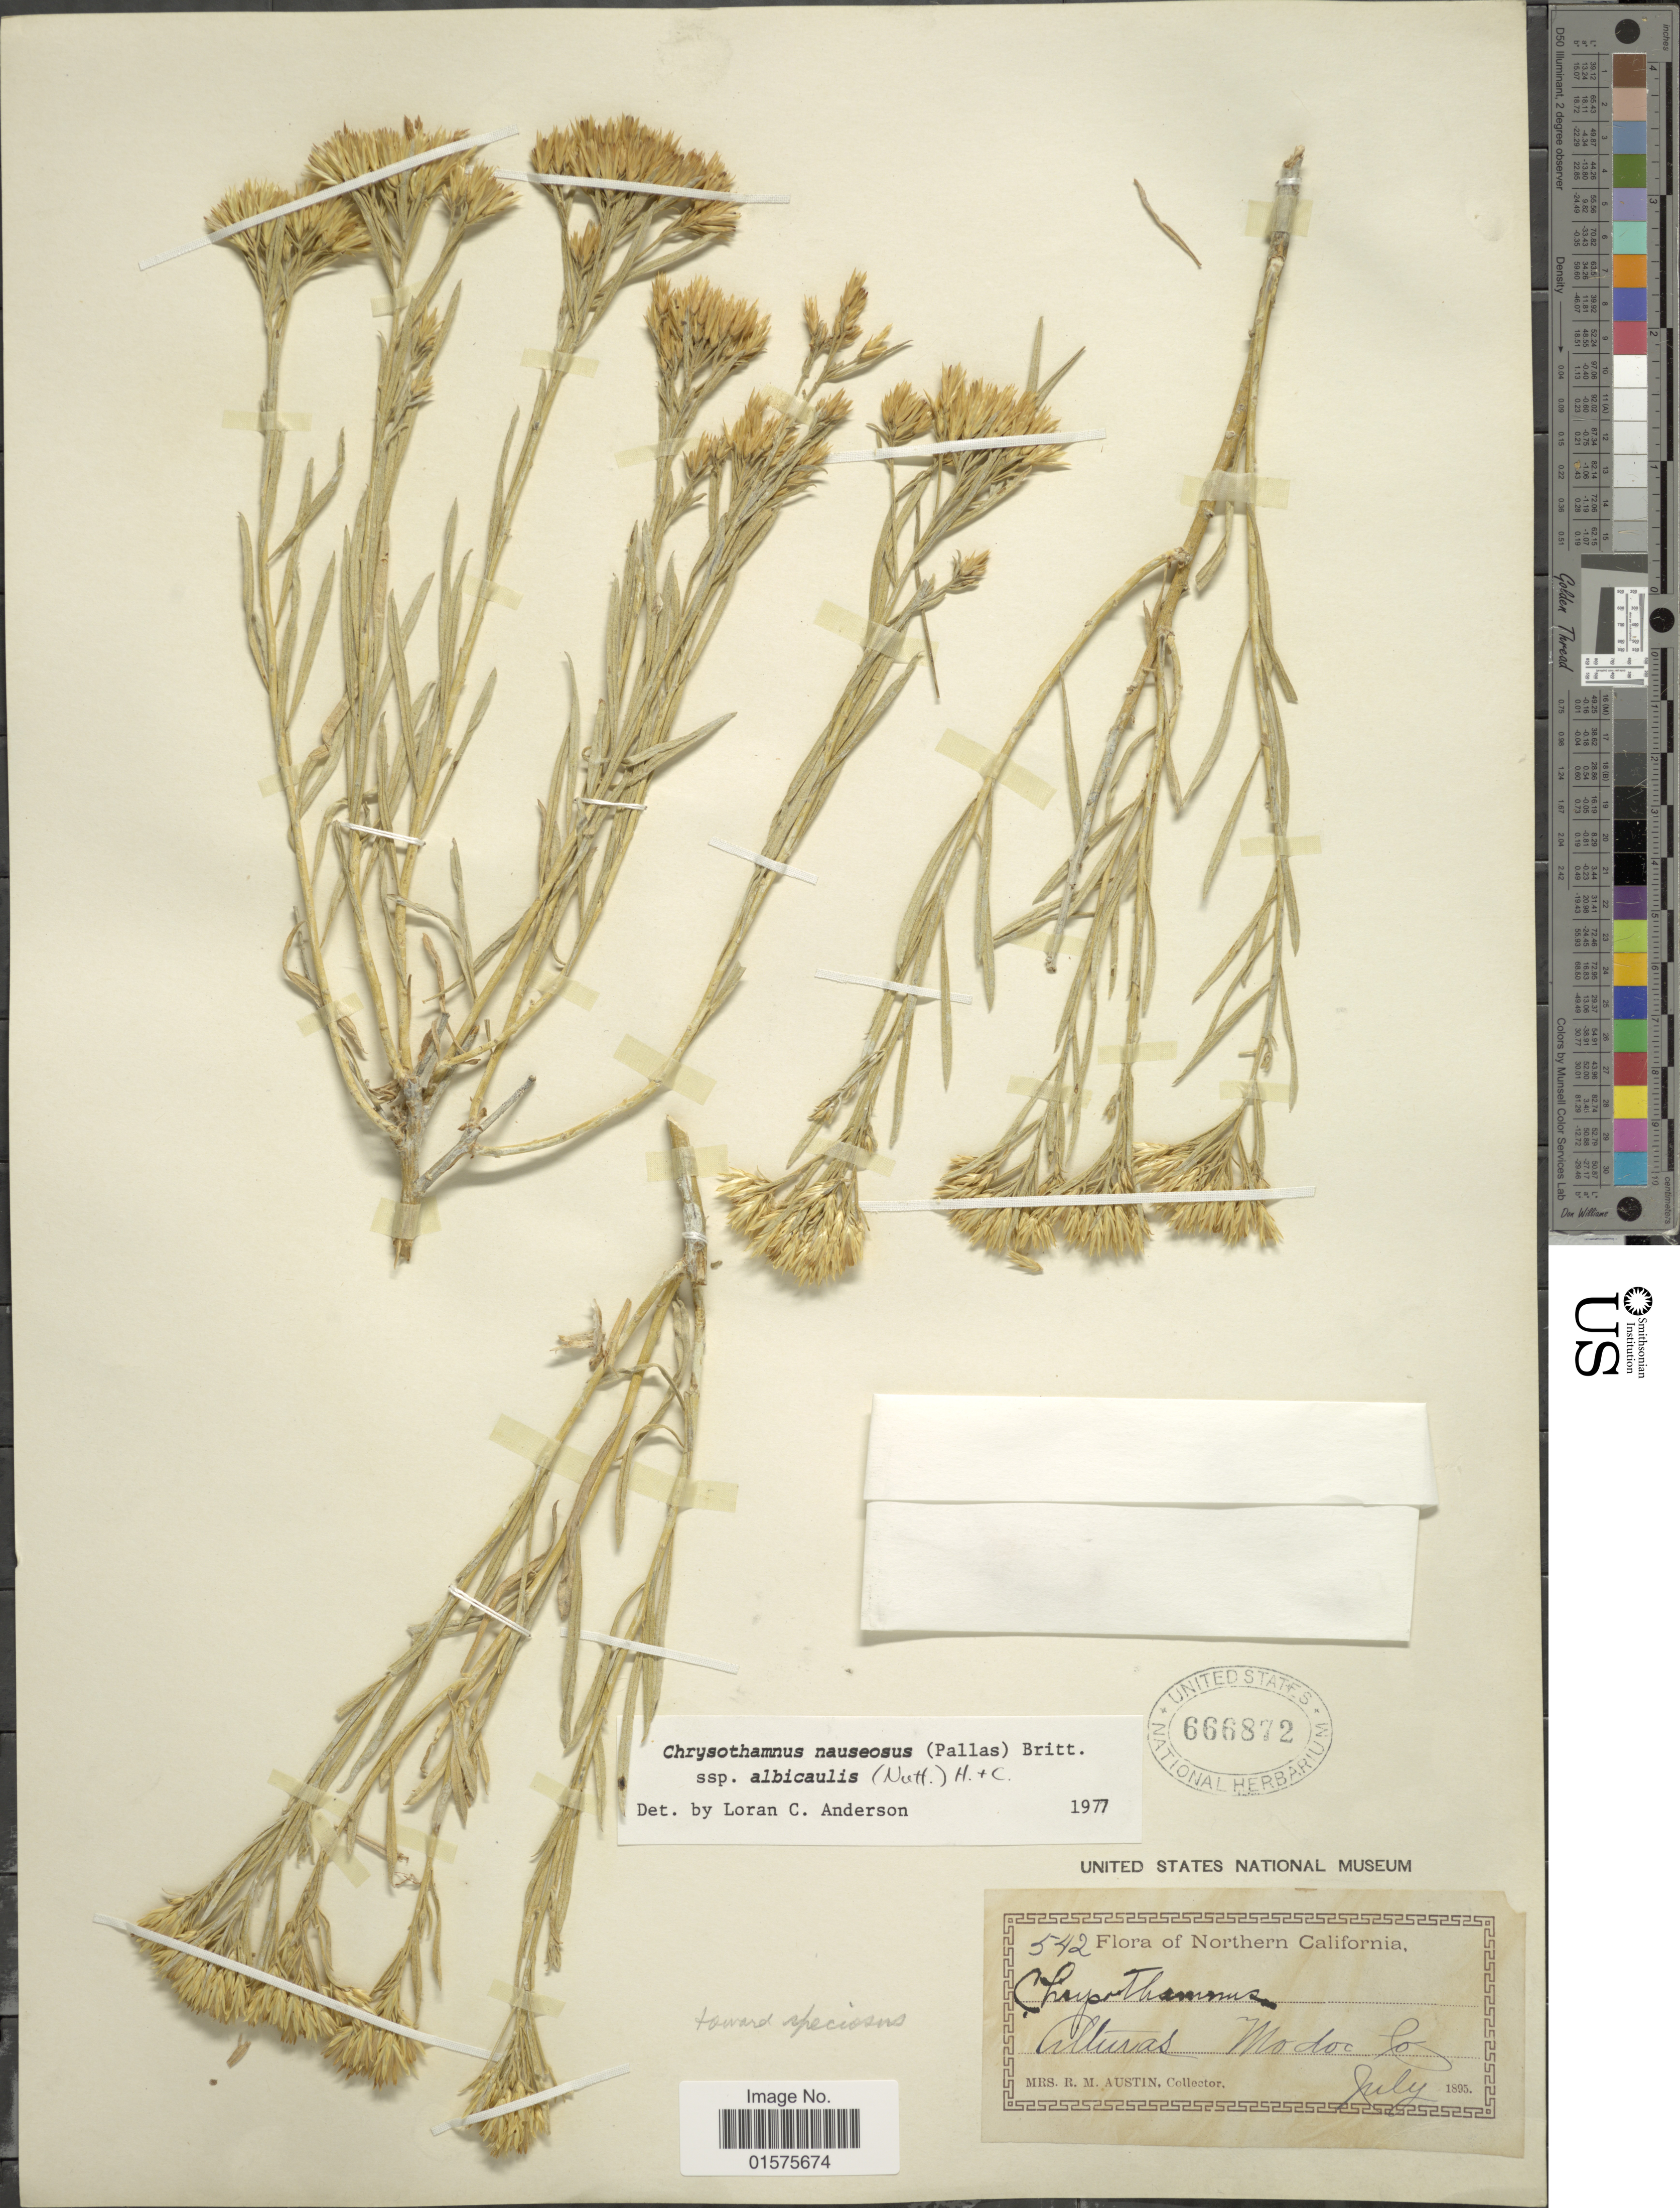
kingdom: Plantae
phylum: Tracheophyta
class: Magnoliopsida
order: Asterales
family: Asteraceae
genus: Ericameria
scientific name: Ericameria nauseosa var. speciosa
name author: (Nutt.) G.L. Nesom & G.I. Baird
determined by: Urbatsch, Lowell E., Curator (LSU), Louisiana State University (UNITED STATES)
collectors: R. Austin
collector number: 542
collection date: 1895-07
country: United States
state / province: California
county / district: Modoc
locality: Northern California. Alturas Modoc Co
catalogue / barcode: US 666872